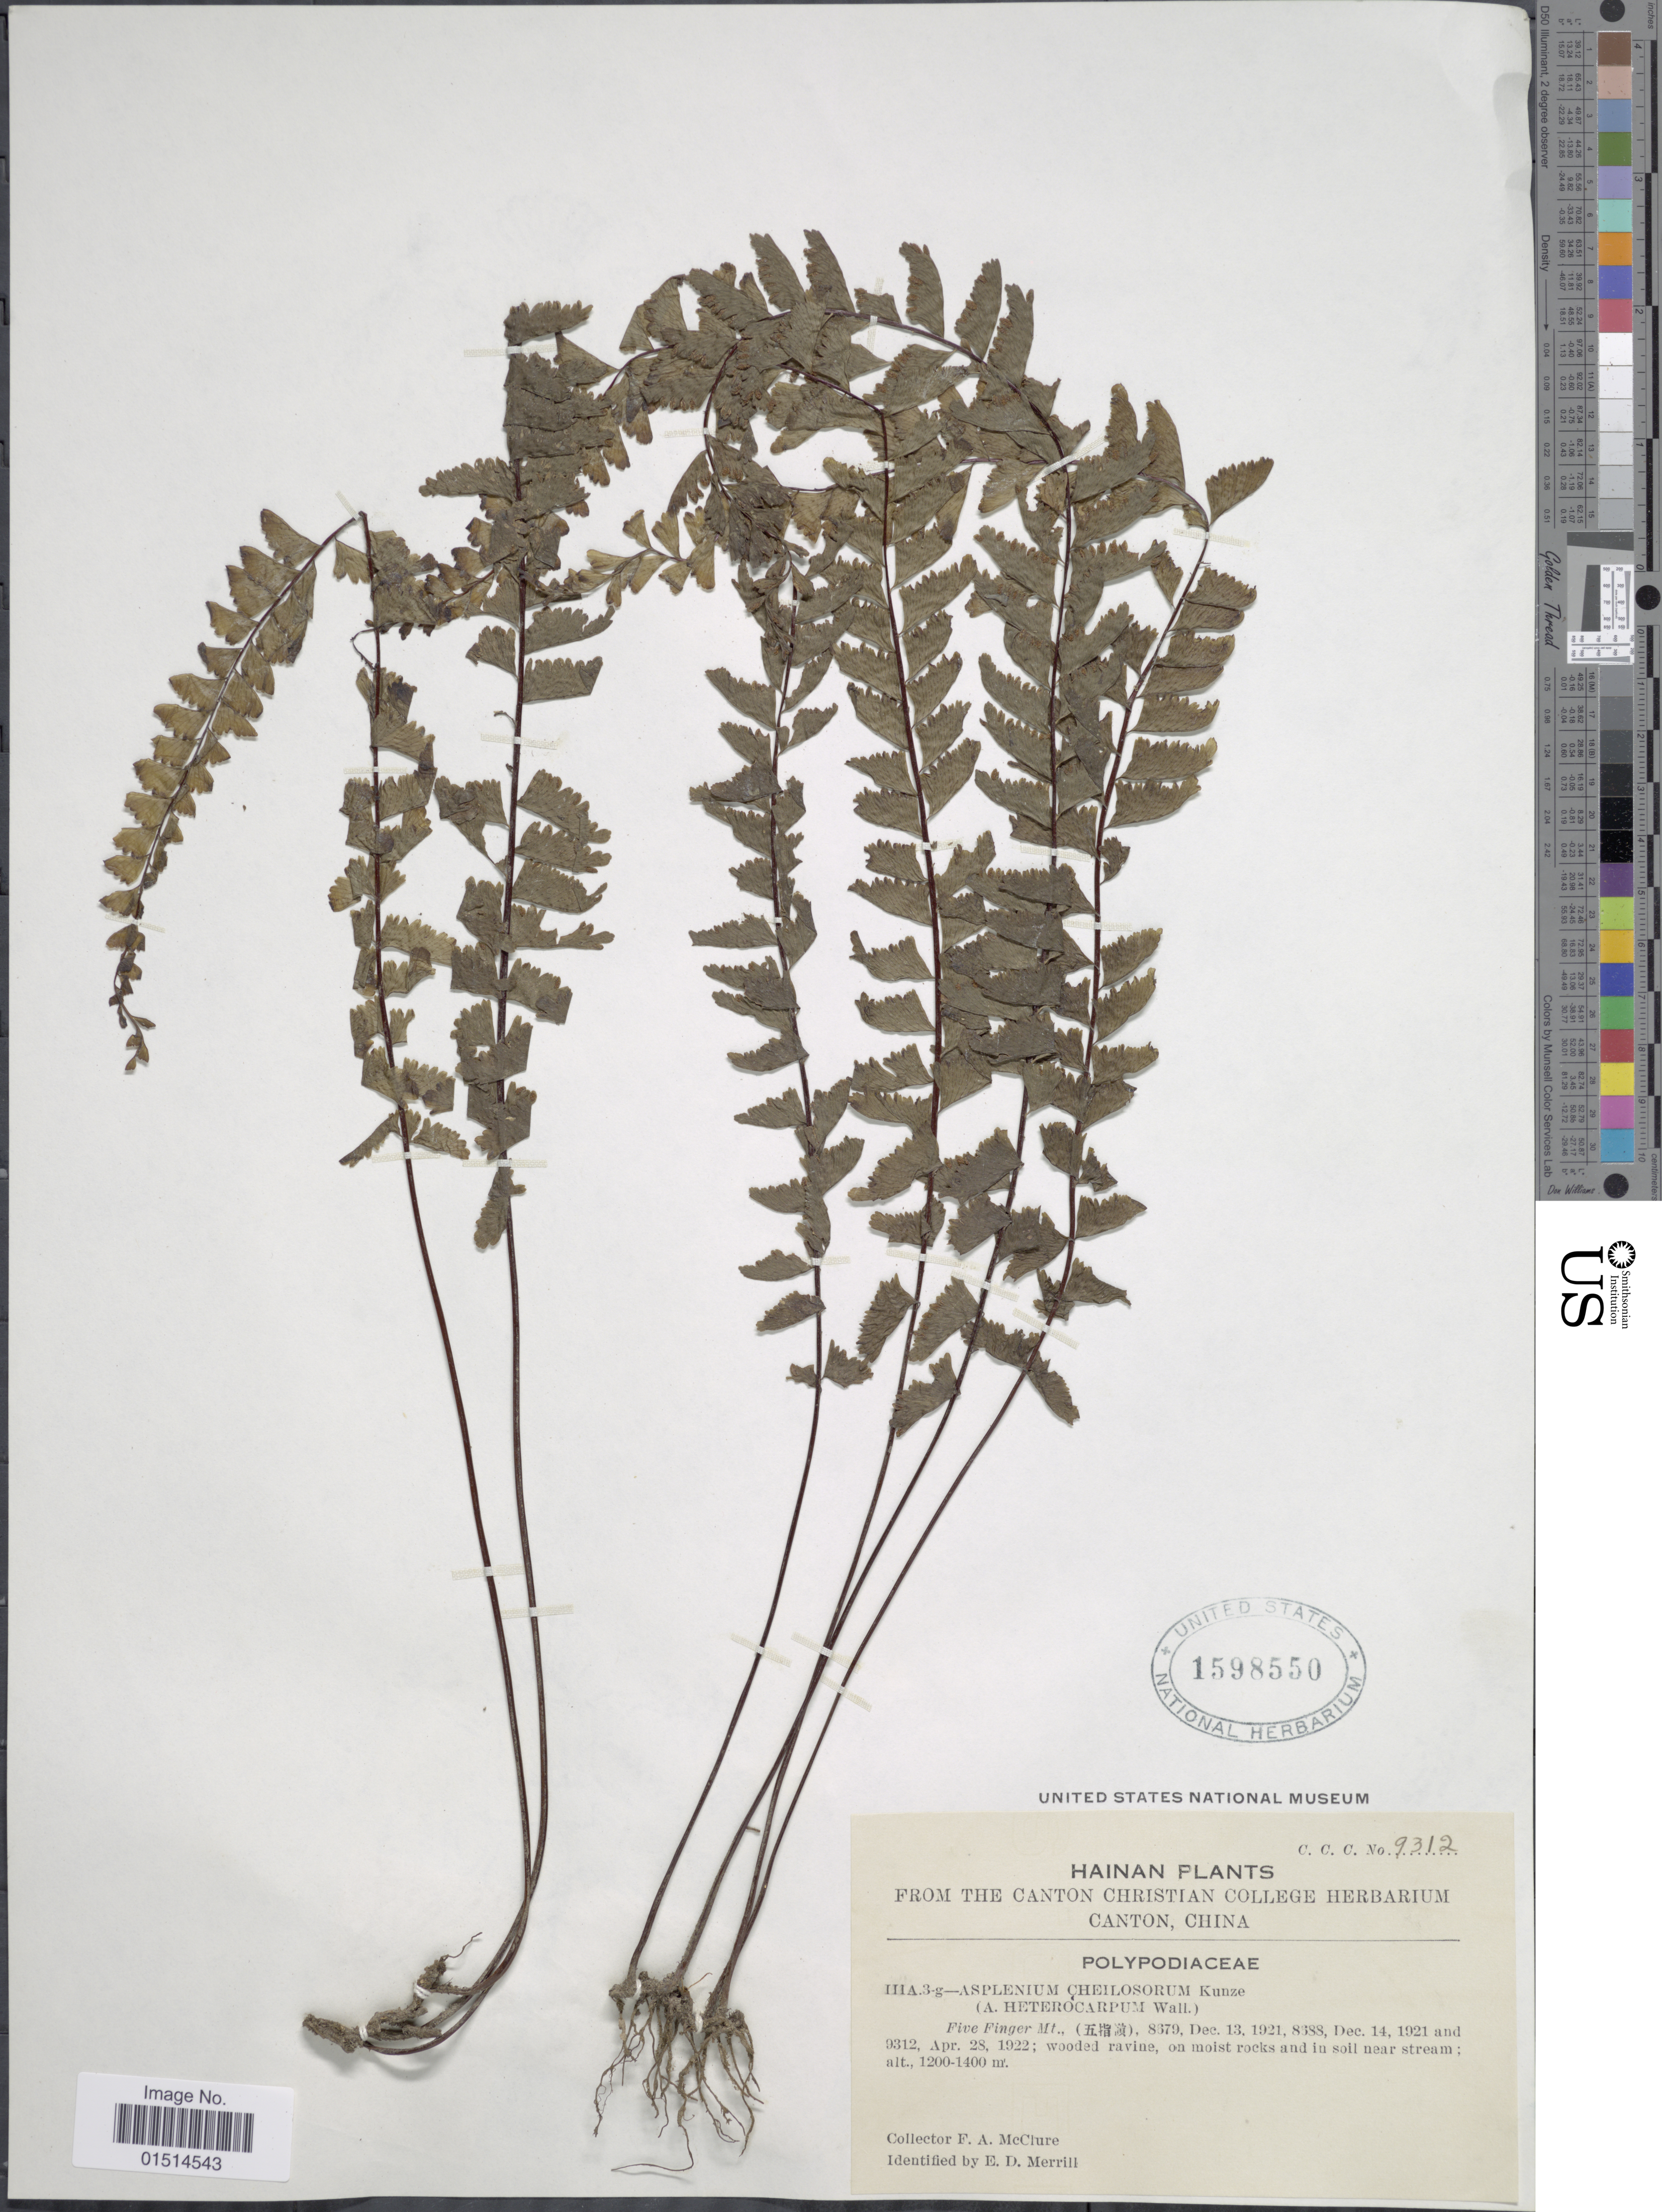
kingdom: Plantae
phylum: Tracheophyta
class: Polypodiopsida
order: Polypodiales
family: Aspleniaceae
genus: Asplenium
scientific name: Asplenium cheilosorum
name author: Kunze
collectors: F. A. McClure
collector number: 9312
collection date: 1921-12-13/1922-04-28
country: China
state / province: Hainan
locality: Hainan, Five Finger Mt.,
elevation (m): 1200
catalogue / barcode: US 1598550